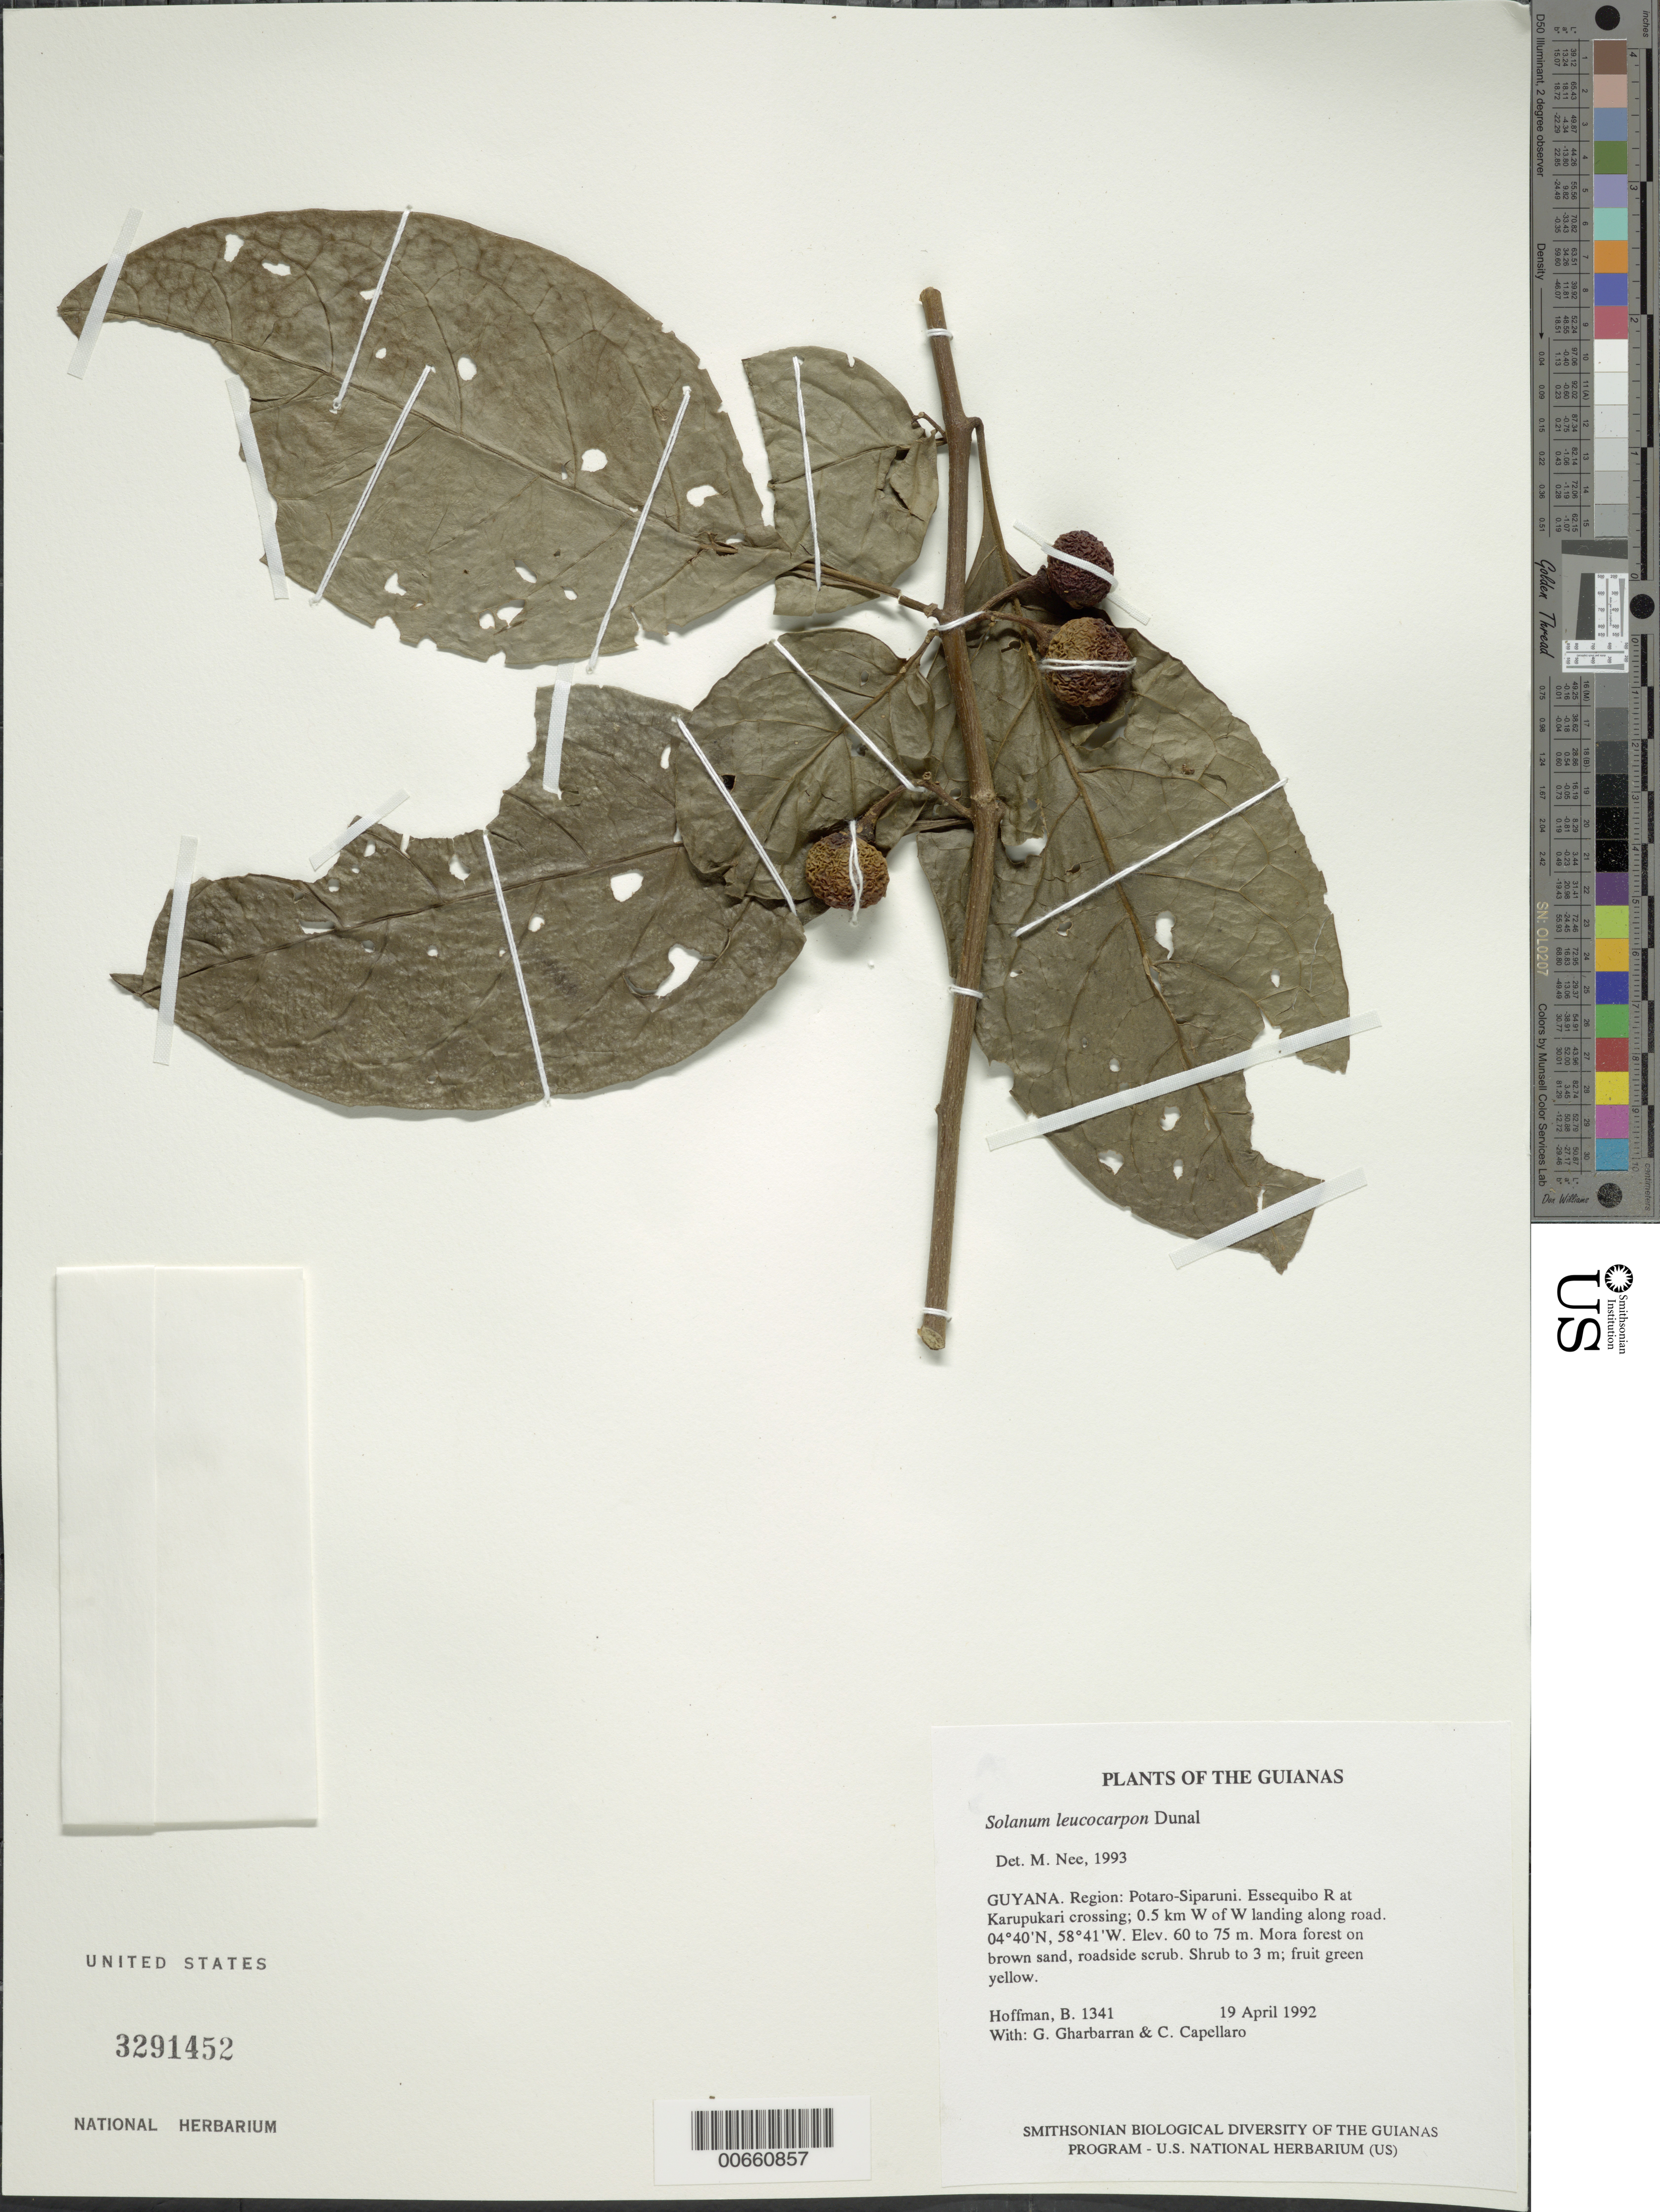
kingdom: Plantae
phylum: Tracheophyta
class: Magnoliopsida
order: Solanales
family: Solanaceae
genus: Solanum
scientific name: Solanum leucocarpon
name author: Dunal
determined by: Nee, Michael H.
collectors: B. Hoffman, G. Gharbarran & C. Capellaro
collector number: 1341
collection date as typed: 4 Apr 1992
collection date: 1992-04-04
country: Guyana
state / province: Potaro-Siparuni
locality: Essequibo River at Karupukari crossing; 0.5 km W of W landing along road. Iwokrama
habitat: Mora forest on brown sand, roadside scrub.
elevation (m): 60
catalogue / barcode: US 3291452